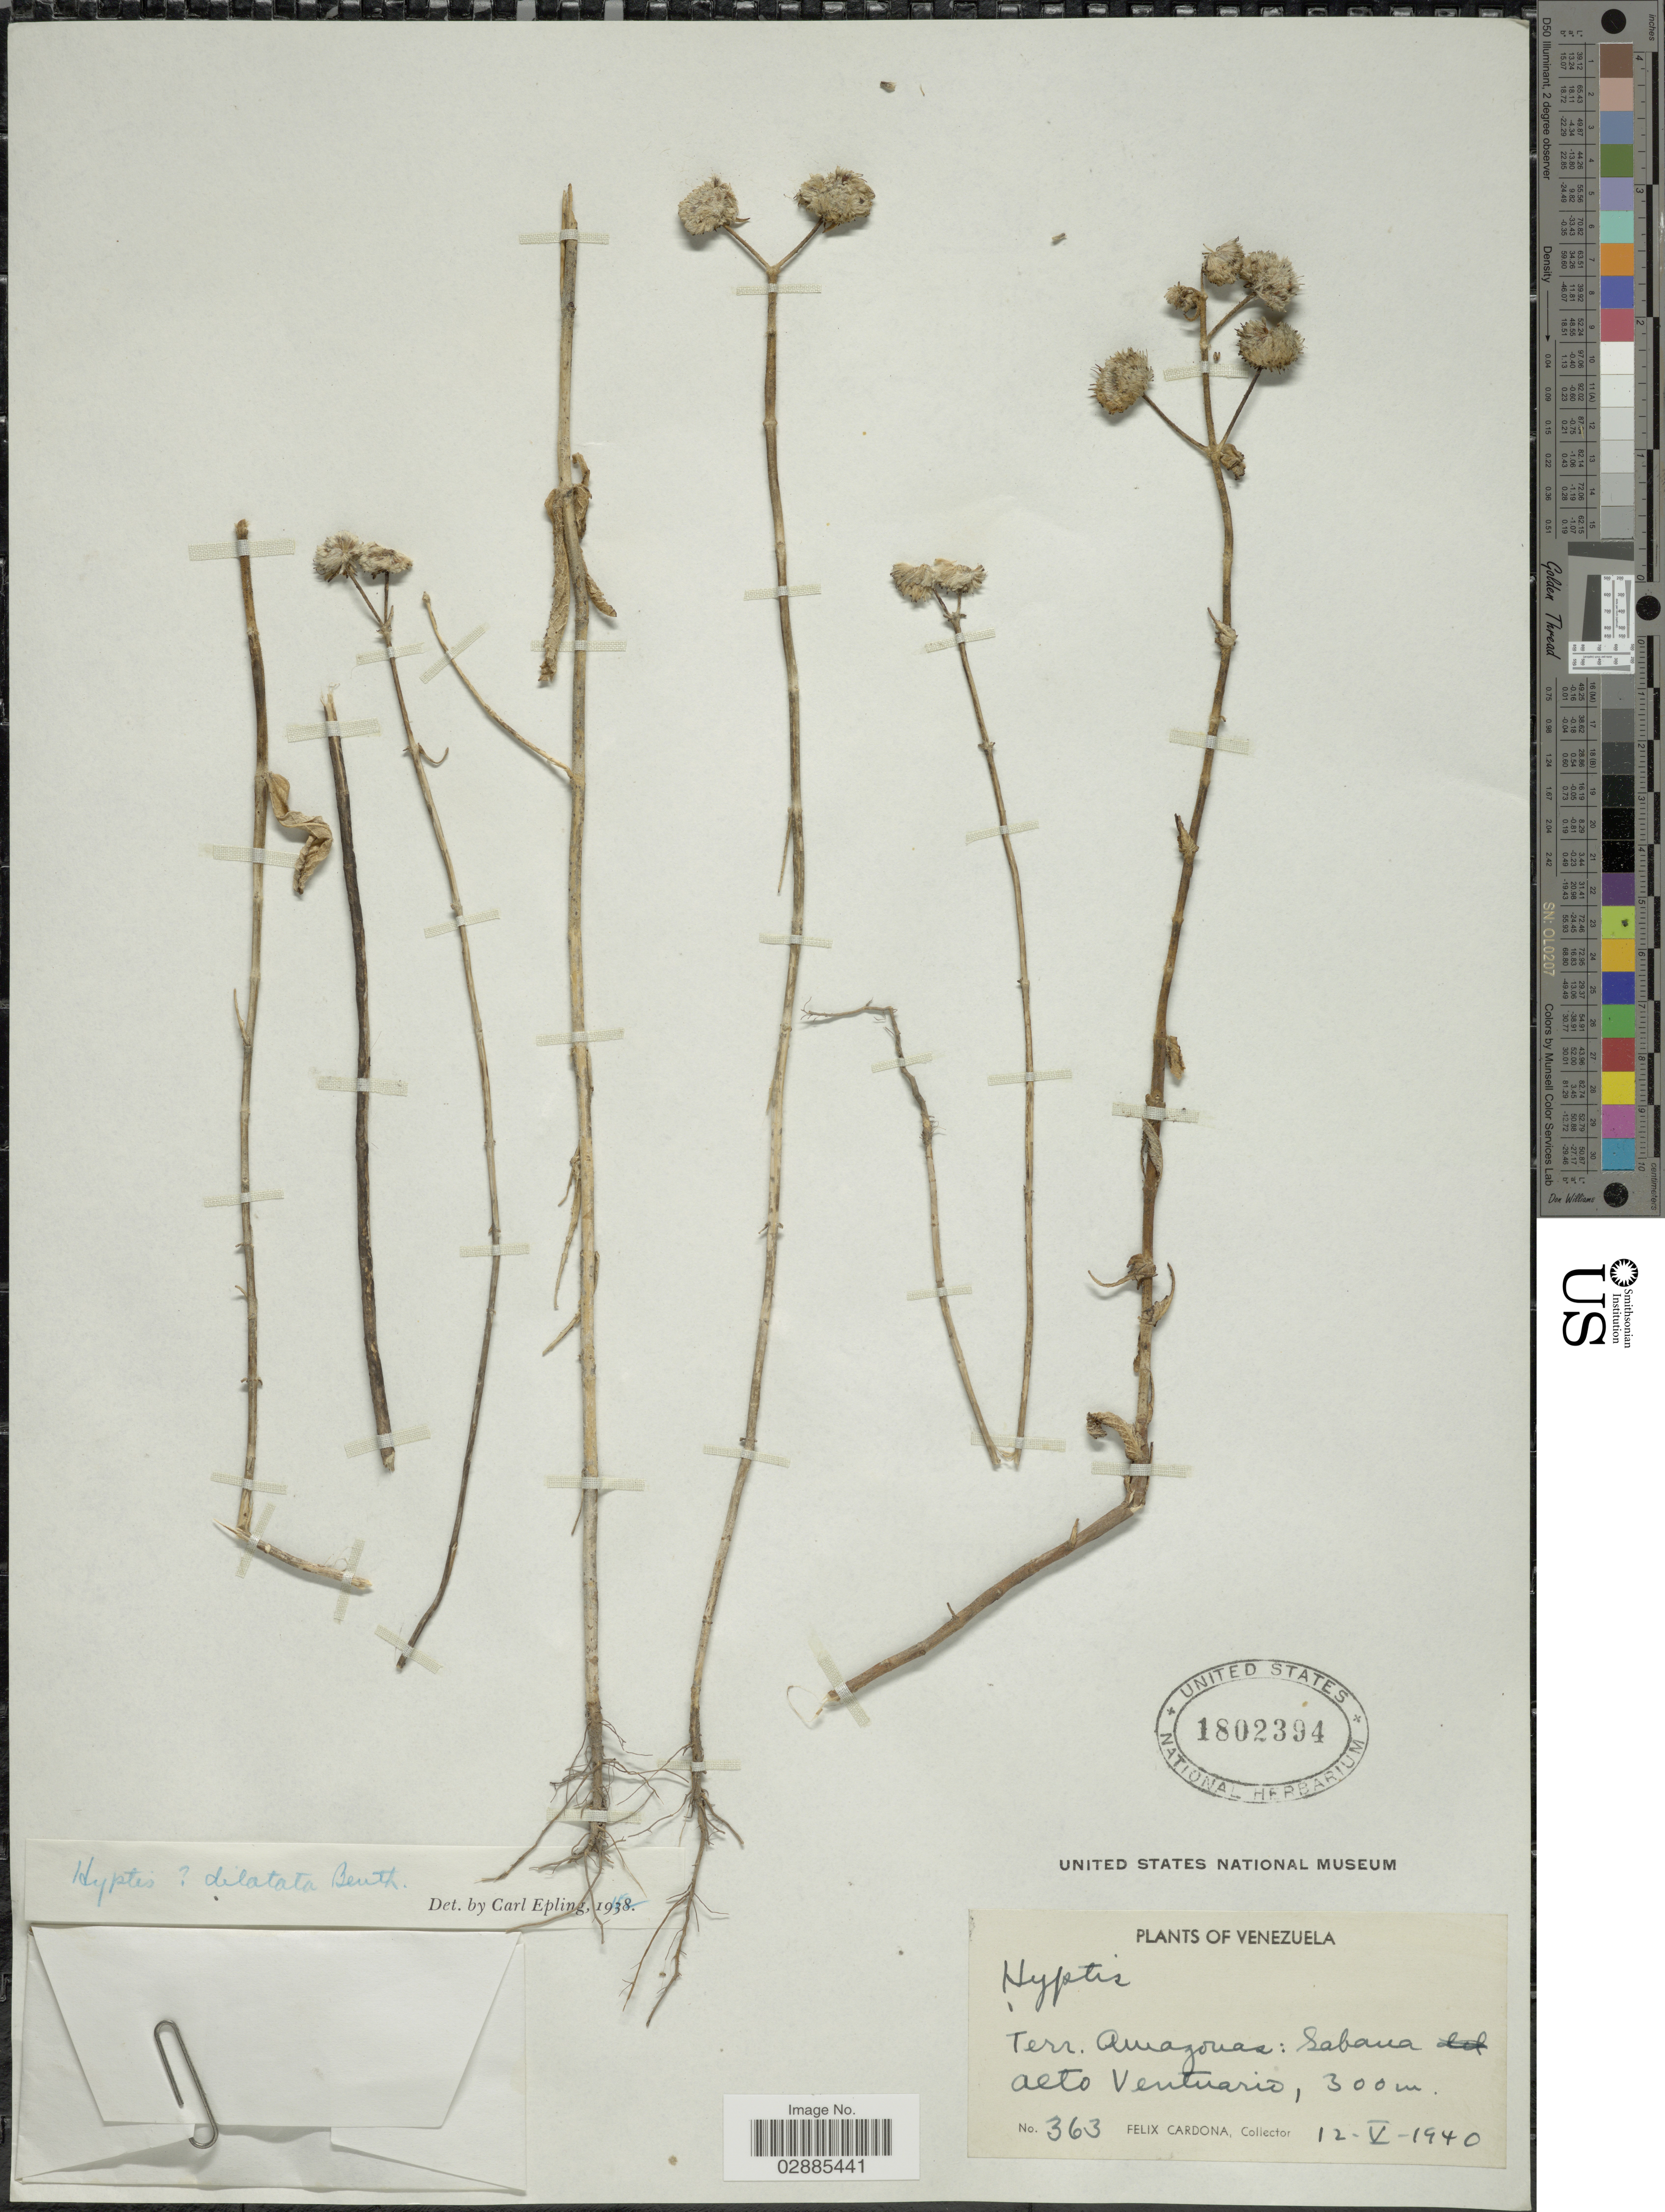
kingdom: Plantae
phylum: Tracheophyta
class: Magnoliopsida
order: Lamiales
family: Lamiaceae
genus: Hyptis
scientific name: Hyptis dilatata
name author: Benth.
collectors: F. Cardona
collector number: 363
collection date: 1940-05-12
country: Venezuela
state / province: Amazonas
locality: Sabana Alto Ventuario.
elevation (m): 300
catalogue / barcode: US 1802394